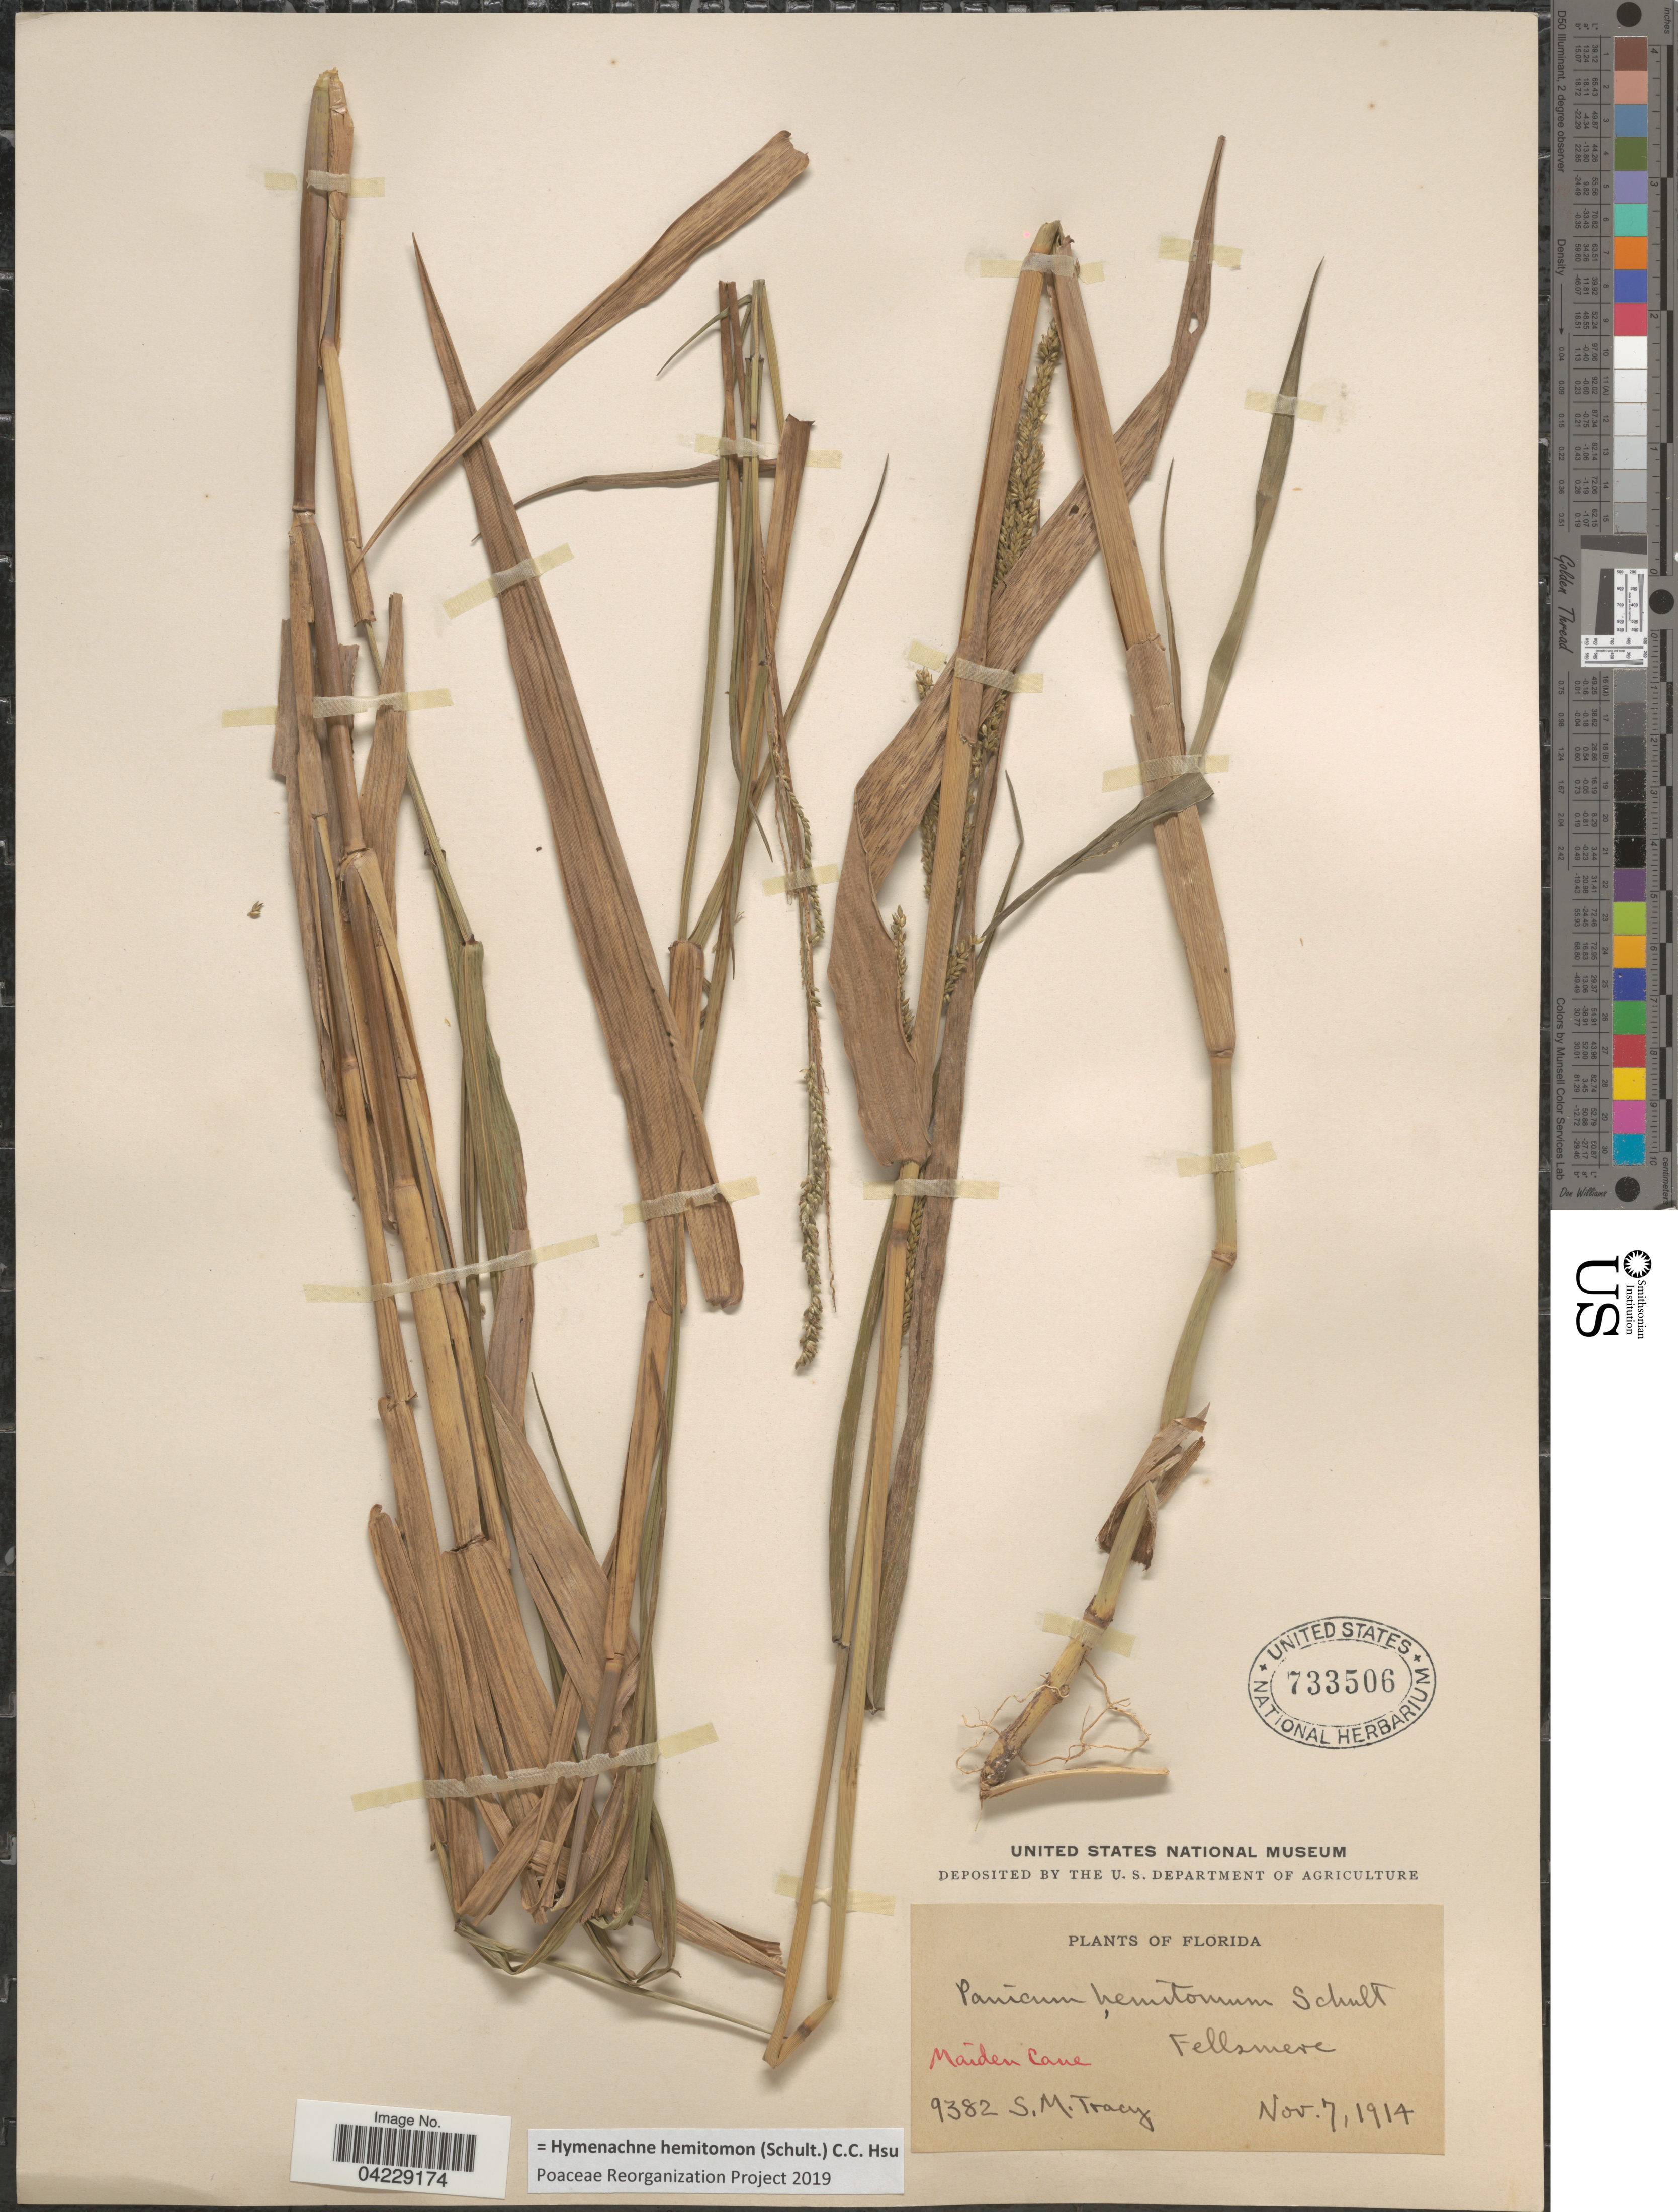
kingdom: Plantae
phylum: Tracheophyta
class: Liliopsida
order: Poales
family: Poaceae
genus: Hymenachne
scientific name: Hymenachne hemitomon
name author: (Schult.) C. C. Hsu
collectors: S. M. Tracy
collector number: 9382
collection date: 1914-11-07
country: United States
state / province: Florida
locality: Fellsmere.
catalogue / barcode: US 733506